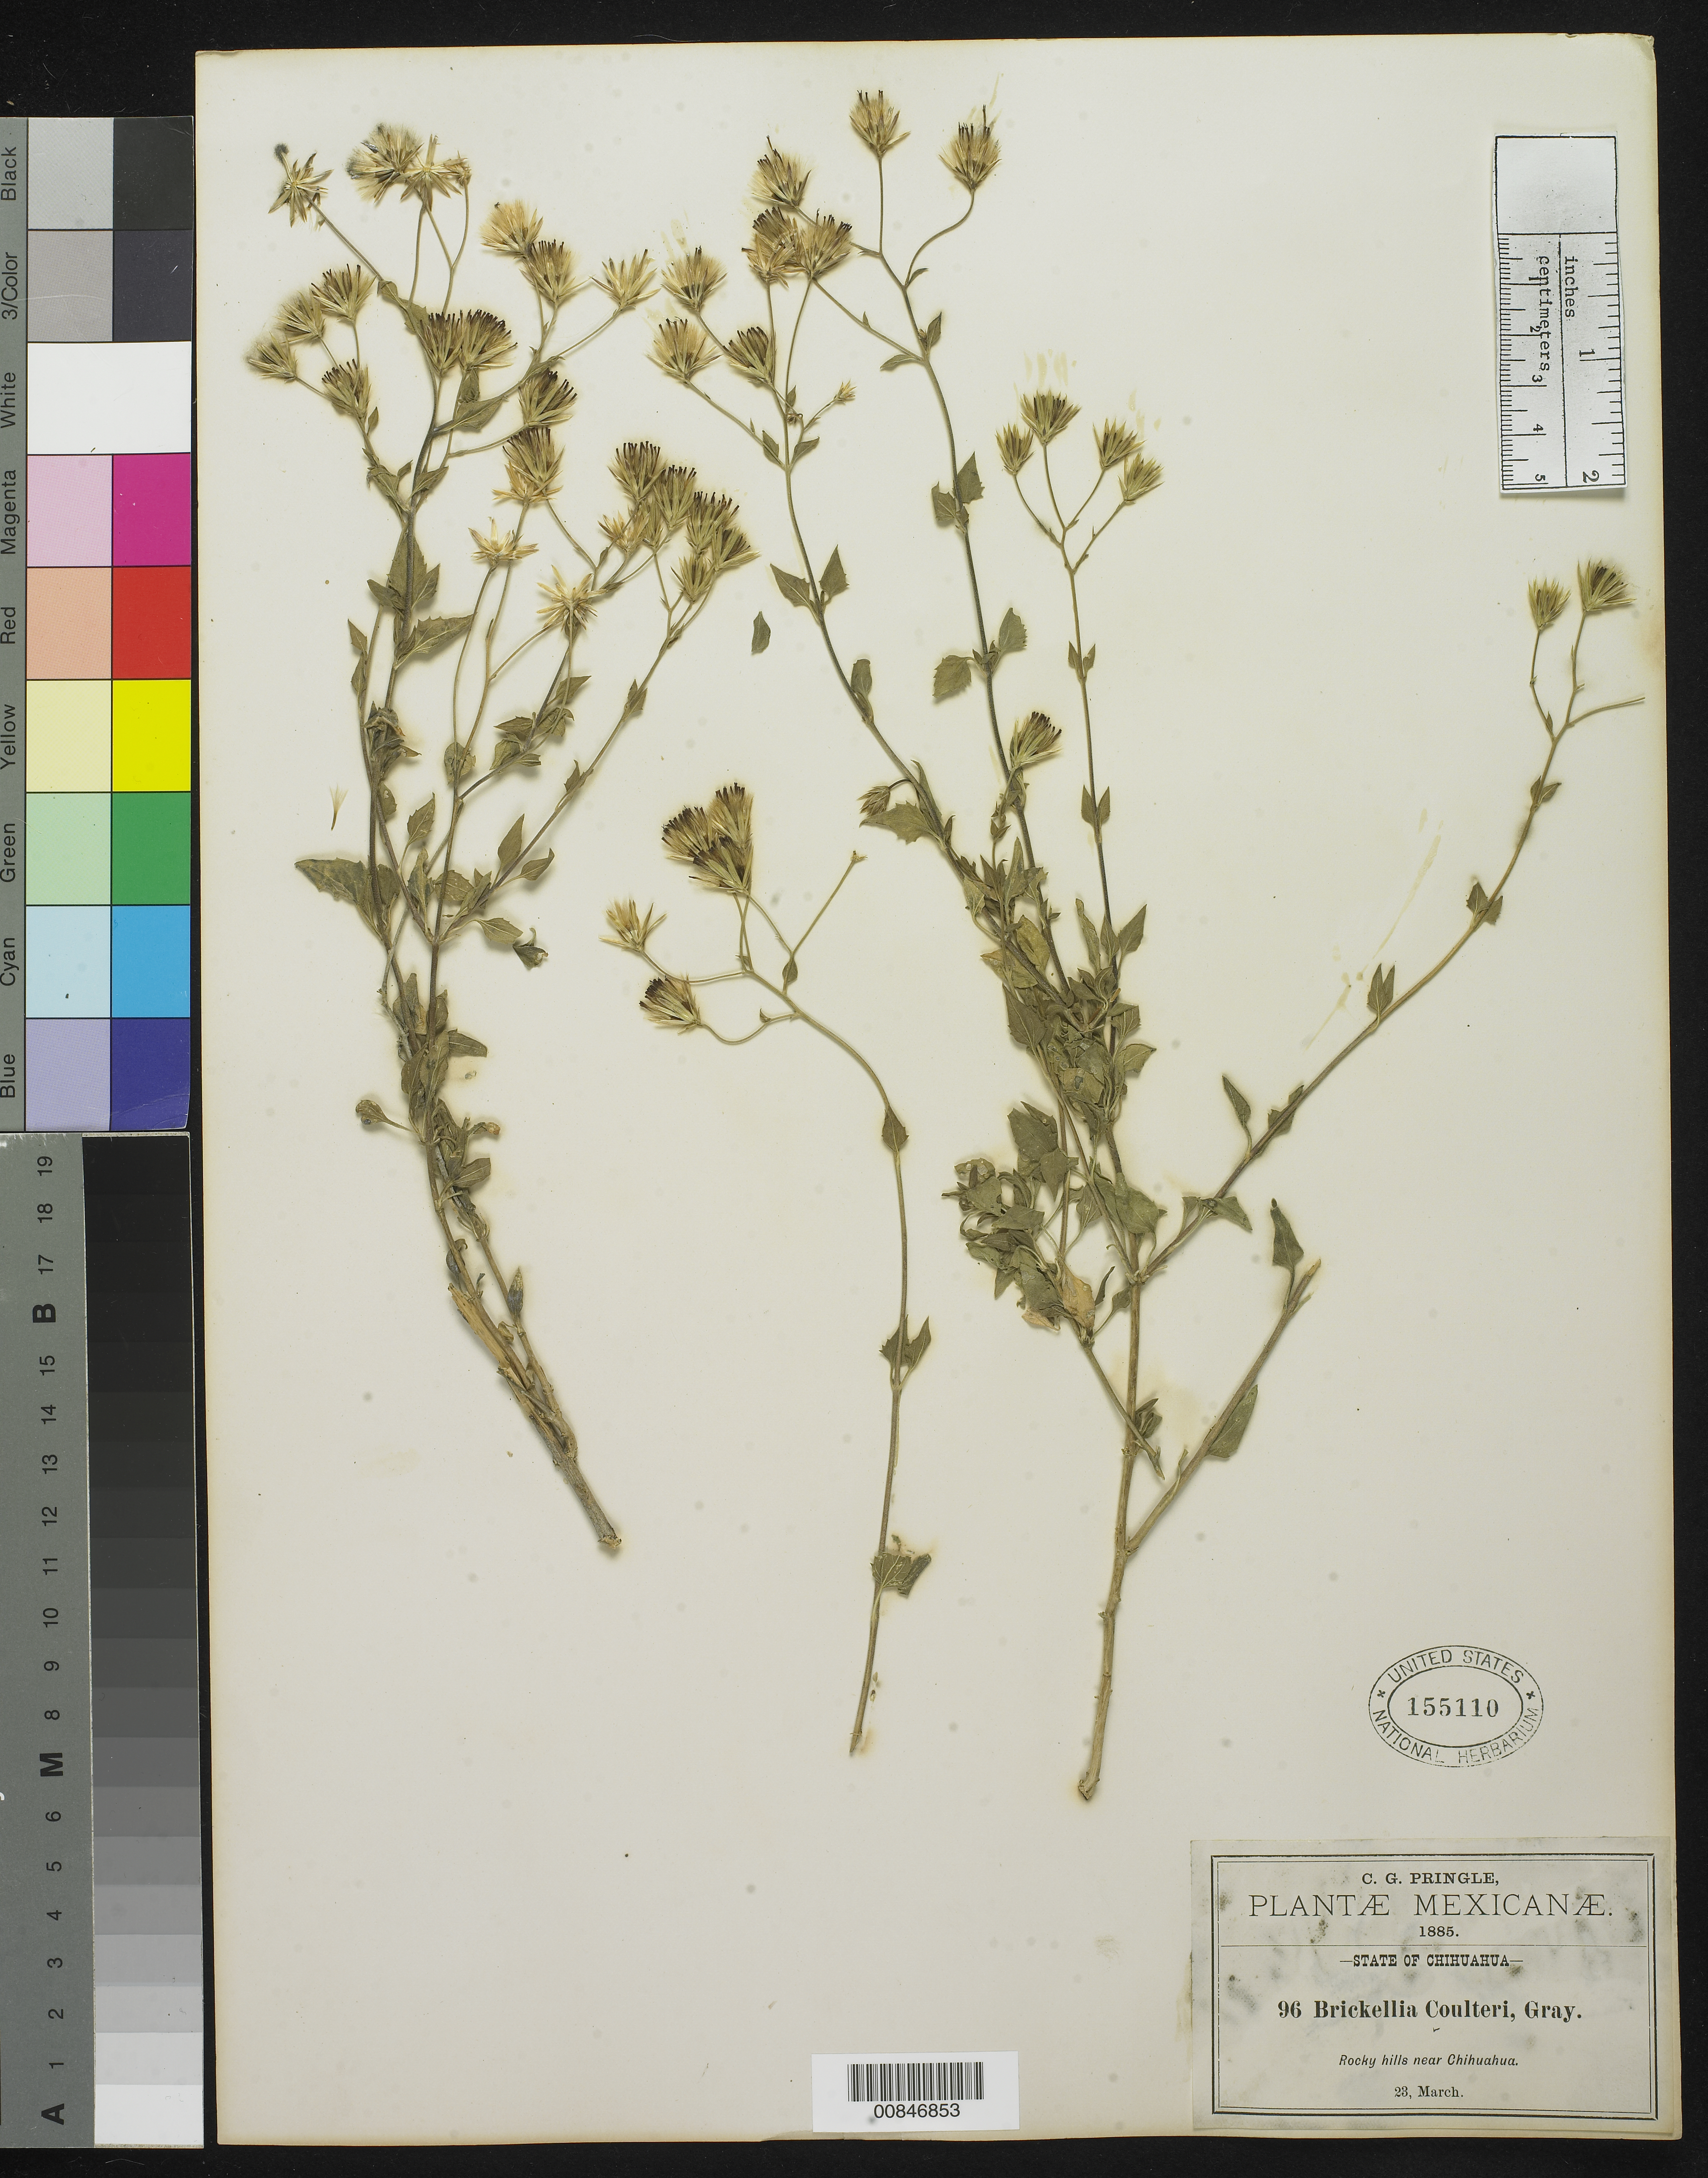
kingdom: Plantae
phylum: Tracheophyta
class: Magnoliopsida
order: Asterales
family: Asteraceae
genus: Brickellia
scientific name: Brickellia coulteri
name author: A. Gray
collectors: C. G. Pringle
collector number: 96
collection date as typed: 23 Mar 1885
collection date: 1885-03-23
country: Mexico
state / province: Chihuahua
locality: Rocky hills near Chihuahua.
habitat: Rocky hills.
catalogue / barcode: US 155110